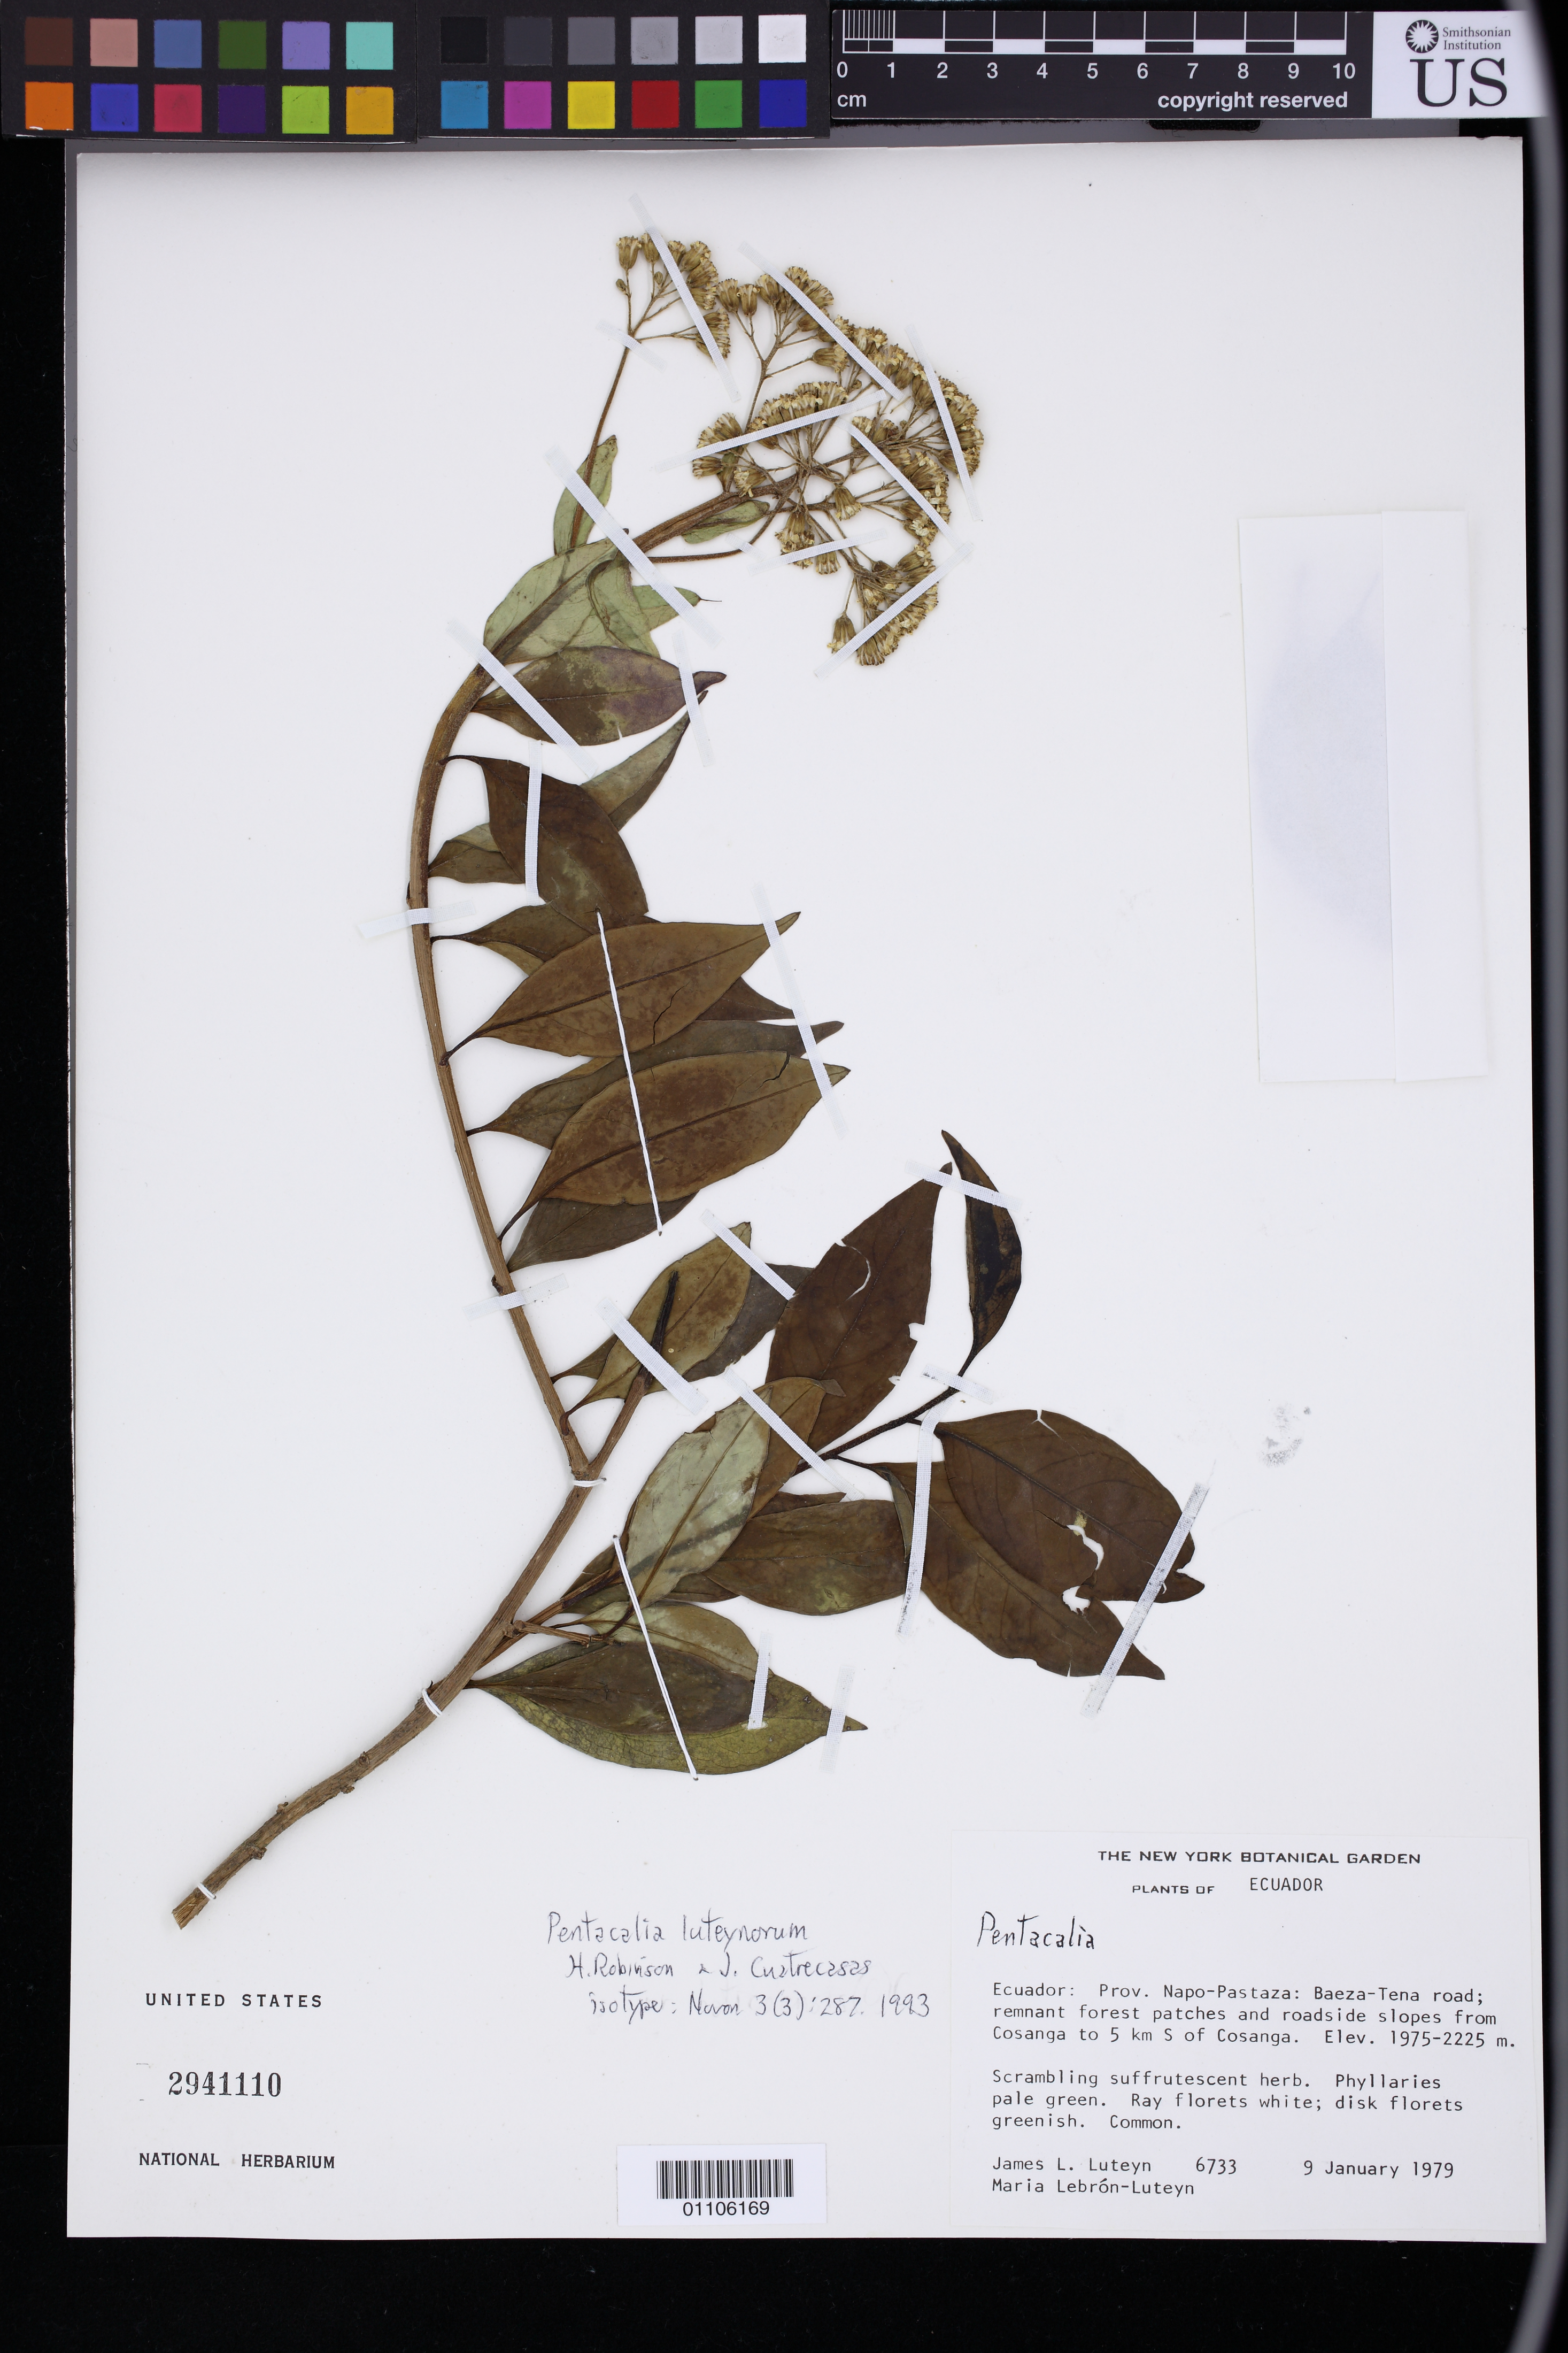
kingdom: Plantae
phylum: Tracheophyta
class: Magnoliopsida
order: Asterales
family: Asteraceae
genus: Pentacalia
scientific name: Pentacalia luteynorum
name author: H. Rob. & Cuatrec.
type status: Isotype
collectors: J. L. Luteyn & M. L. Lebrón-Luteyn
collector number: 6733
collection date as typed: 09 Jan 1979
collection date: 1979-01-09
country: Ecuador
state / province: Napo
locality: Prov. Napo-Pastaza; Baeza - Tena Road, remnant forest patches & roadside slopes from Cosanga to 5 km S of Cosanga.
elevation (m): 1975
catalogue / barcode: US 2941110